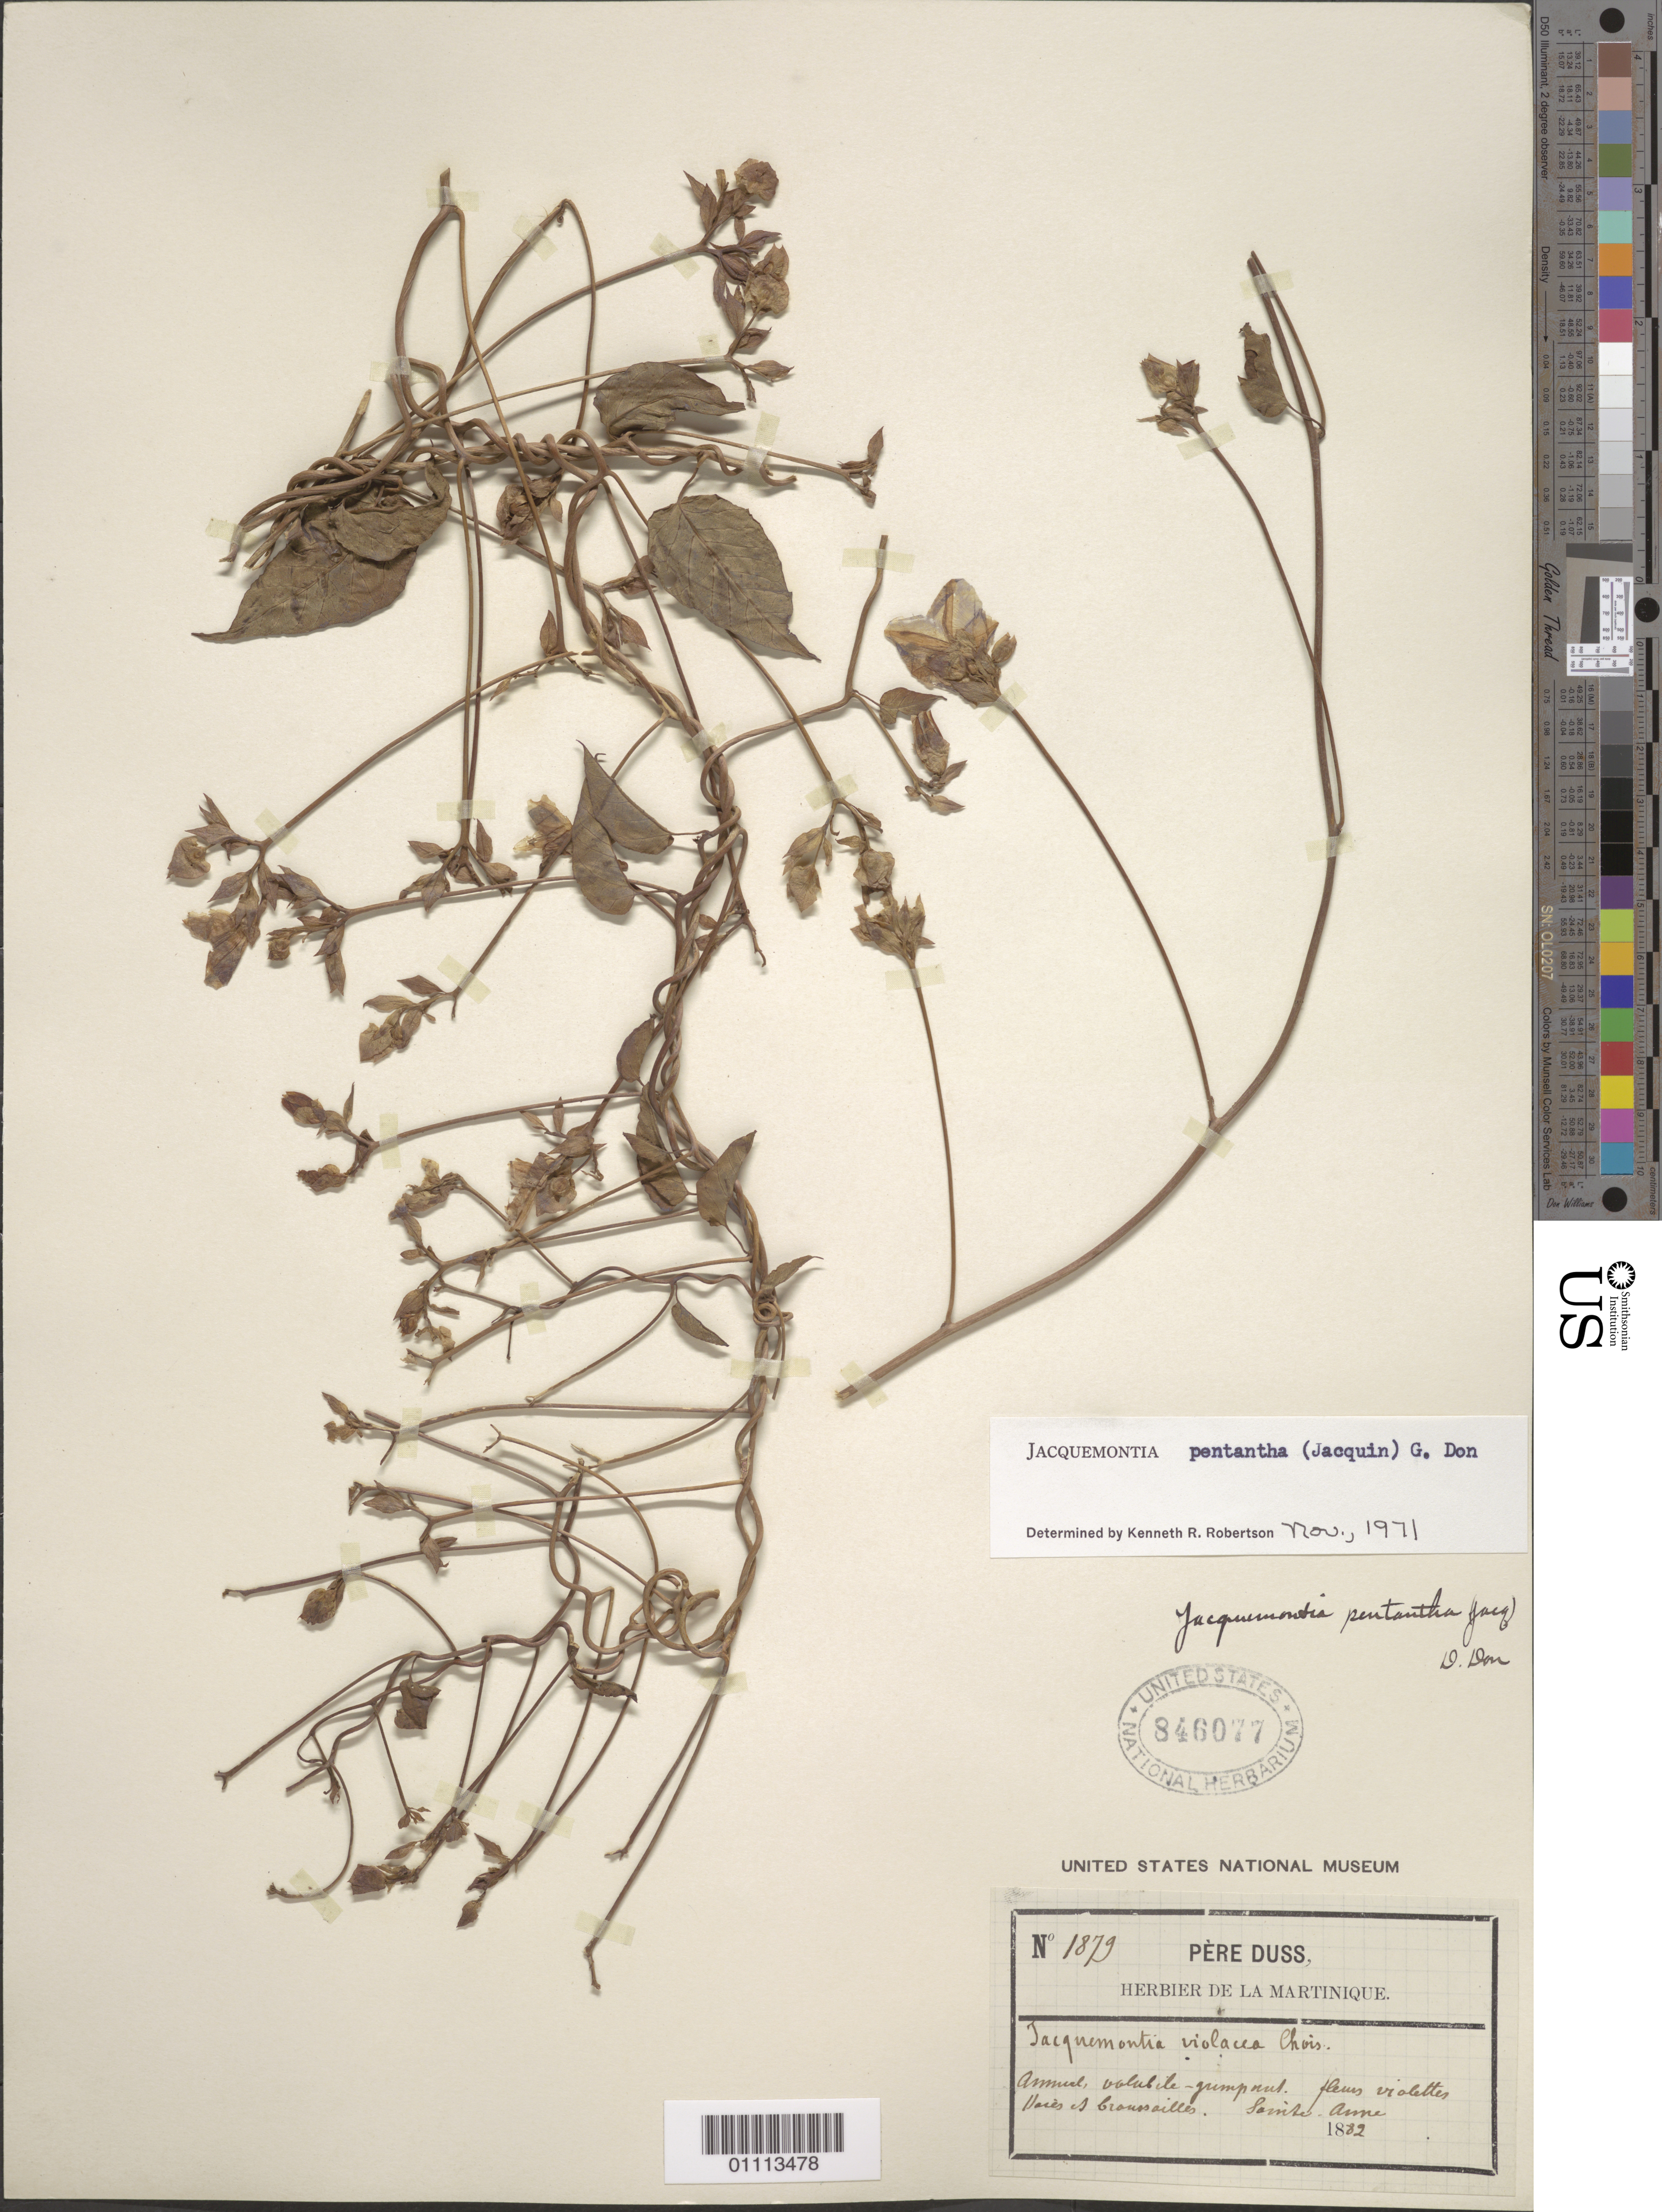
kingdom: Plantae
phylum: Tracheophyta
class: Magnoliopsida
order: Solanales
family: Convolvulaceae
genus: Jacquemontia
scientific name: Jacquemontia pentanthos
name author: (Jacq.) G. Don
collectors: Père Duss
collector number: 1879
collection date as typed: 1882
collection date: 1882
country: Martinique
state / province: Le Marin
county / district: Sainte-Anne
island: Martinique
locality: Haies et broussailles.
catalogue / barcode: US 846077